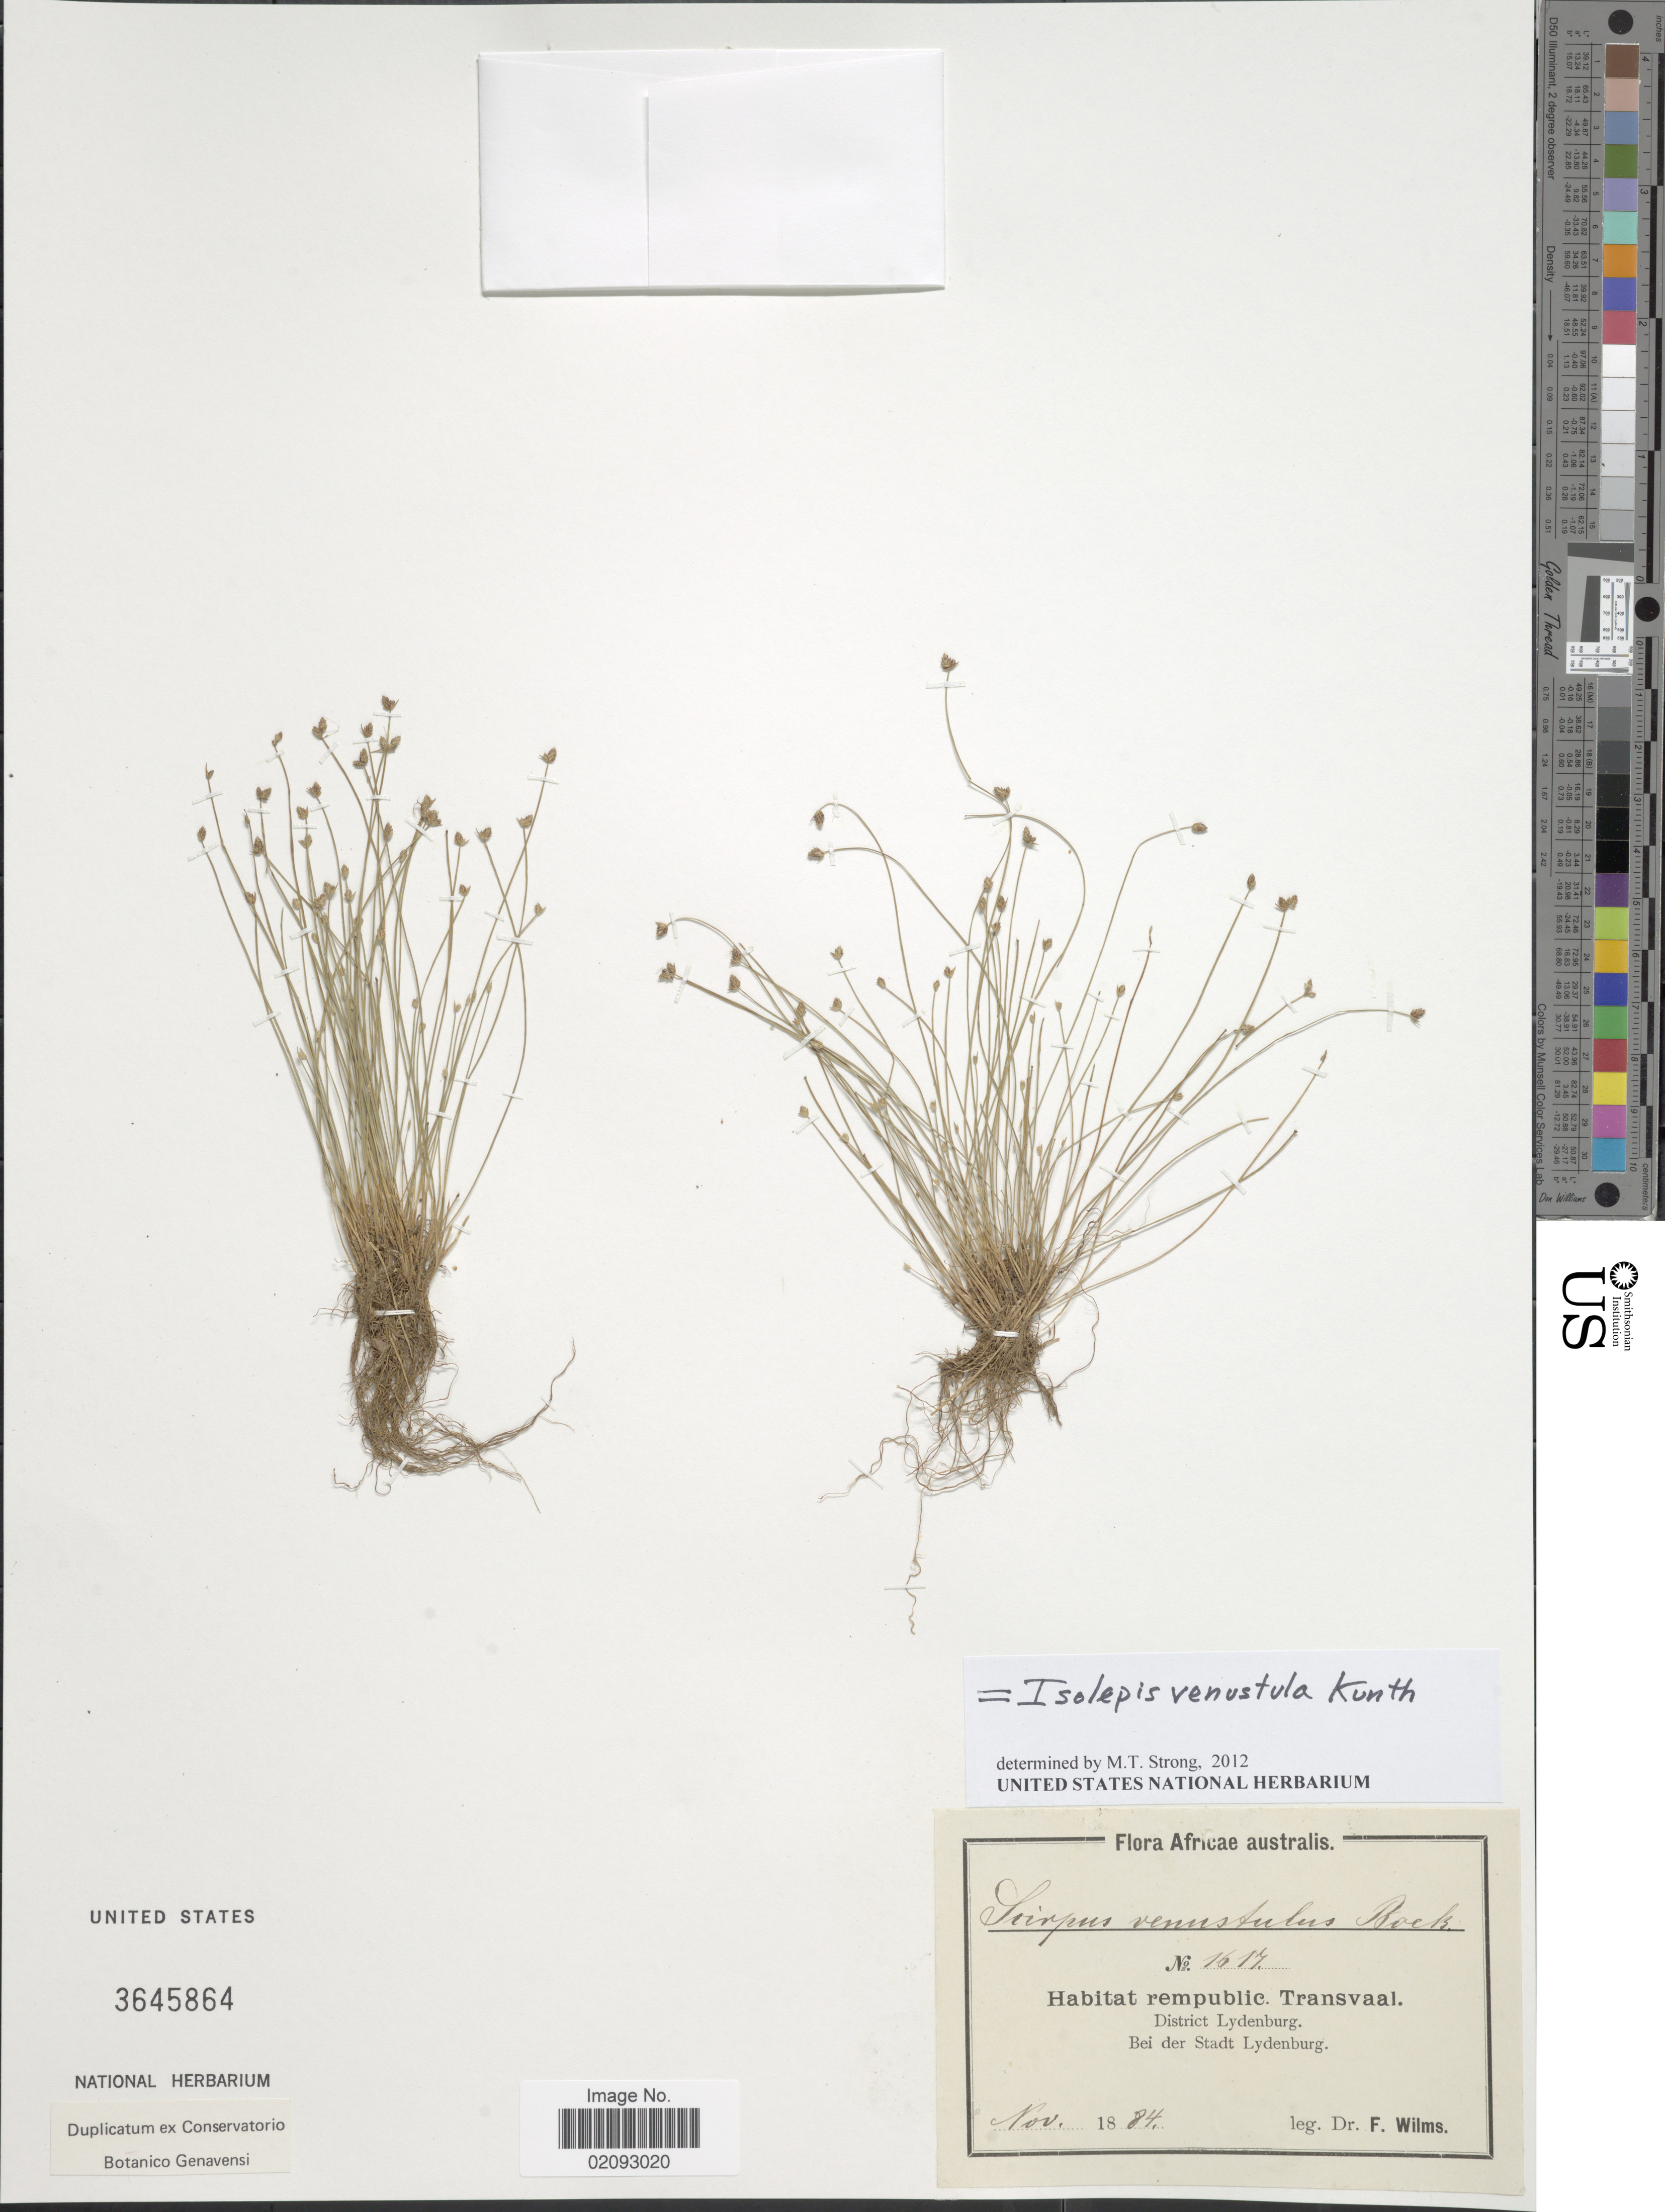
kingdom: Plantae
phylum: Tracheophyta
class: Liliopsida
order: Poales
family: Cyperaceae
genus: Isolepis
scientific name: Isolepis cernua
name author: (Vahl) Roem. & Schult.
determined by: Strong, Mark T., (BOT), Smithsonian Institution - National Museum of Natural History (UNITED STATES)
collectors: F. Wilms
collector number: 1617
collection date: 1884-11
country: South Africa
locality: Africae australis, Habitat rempublic Transvaal, District Lydenburg, Bei der Stadt Lydenburg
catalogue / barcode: US 3645864